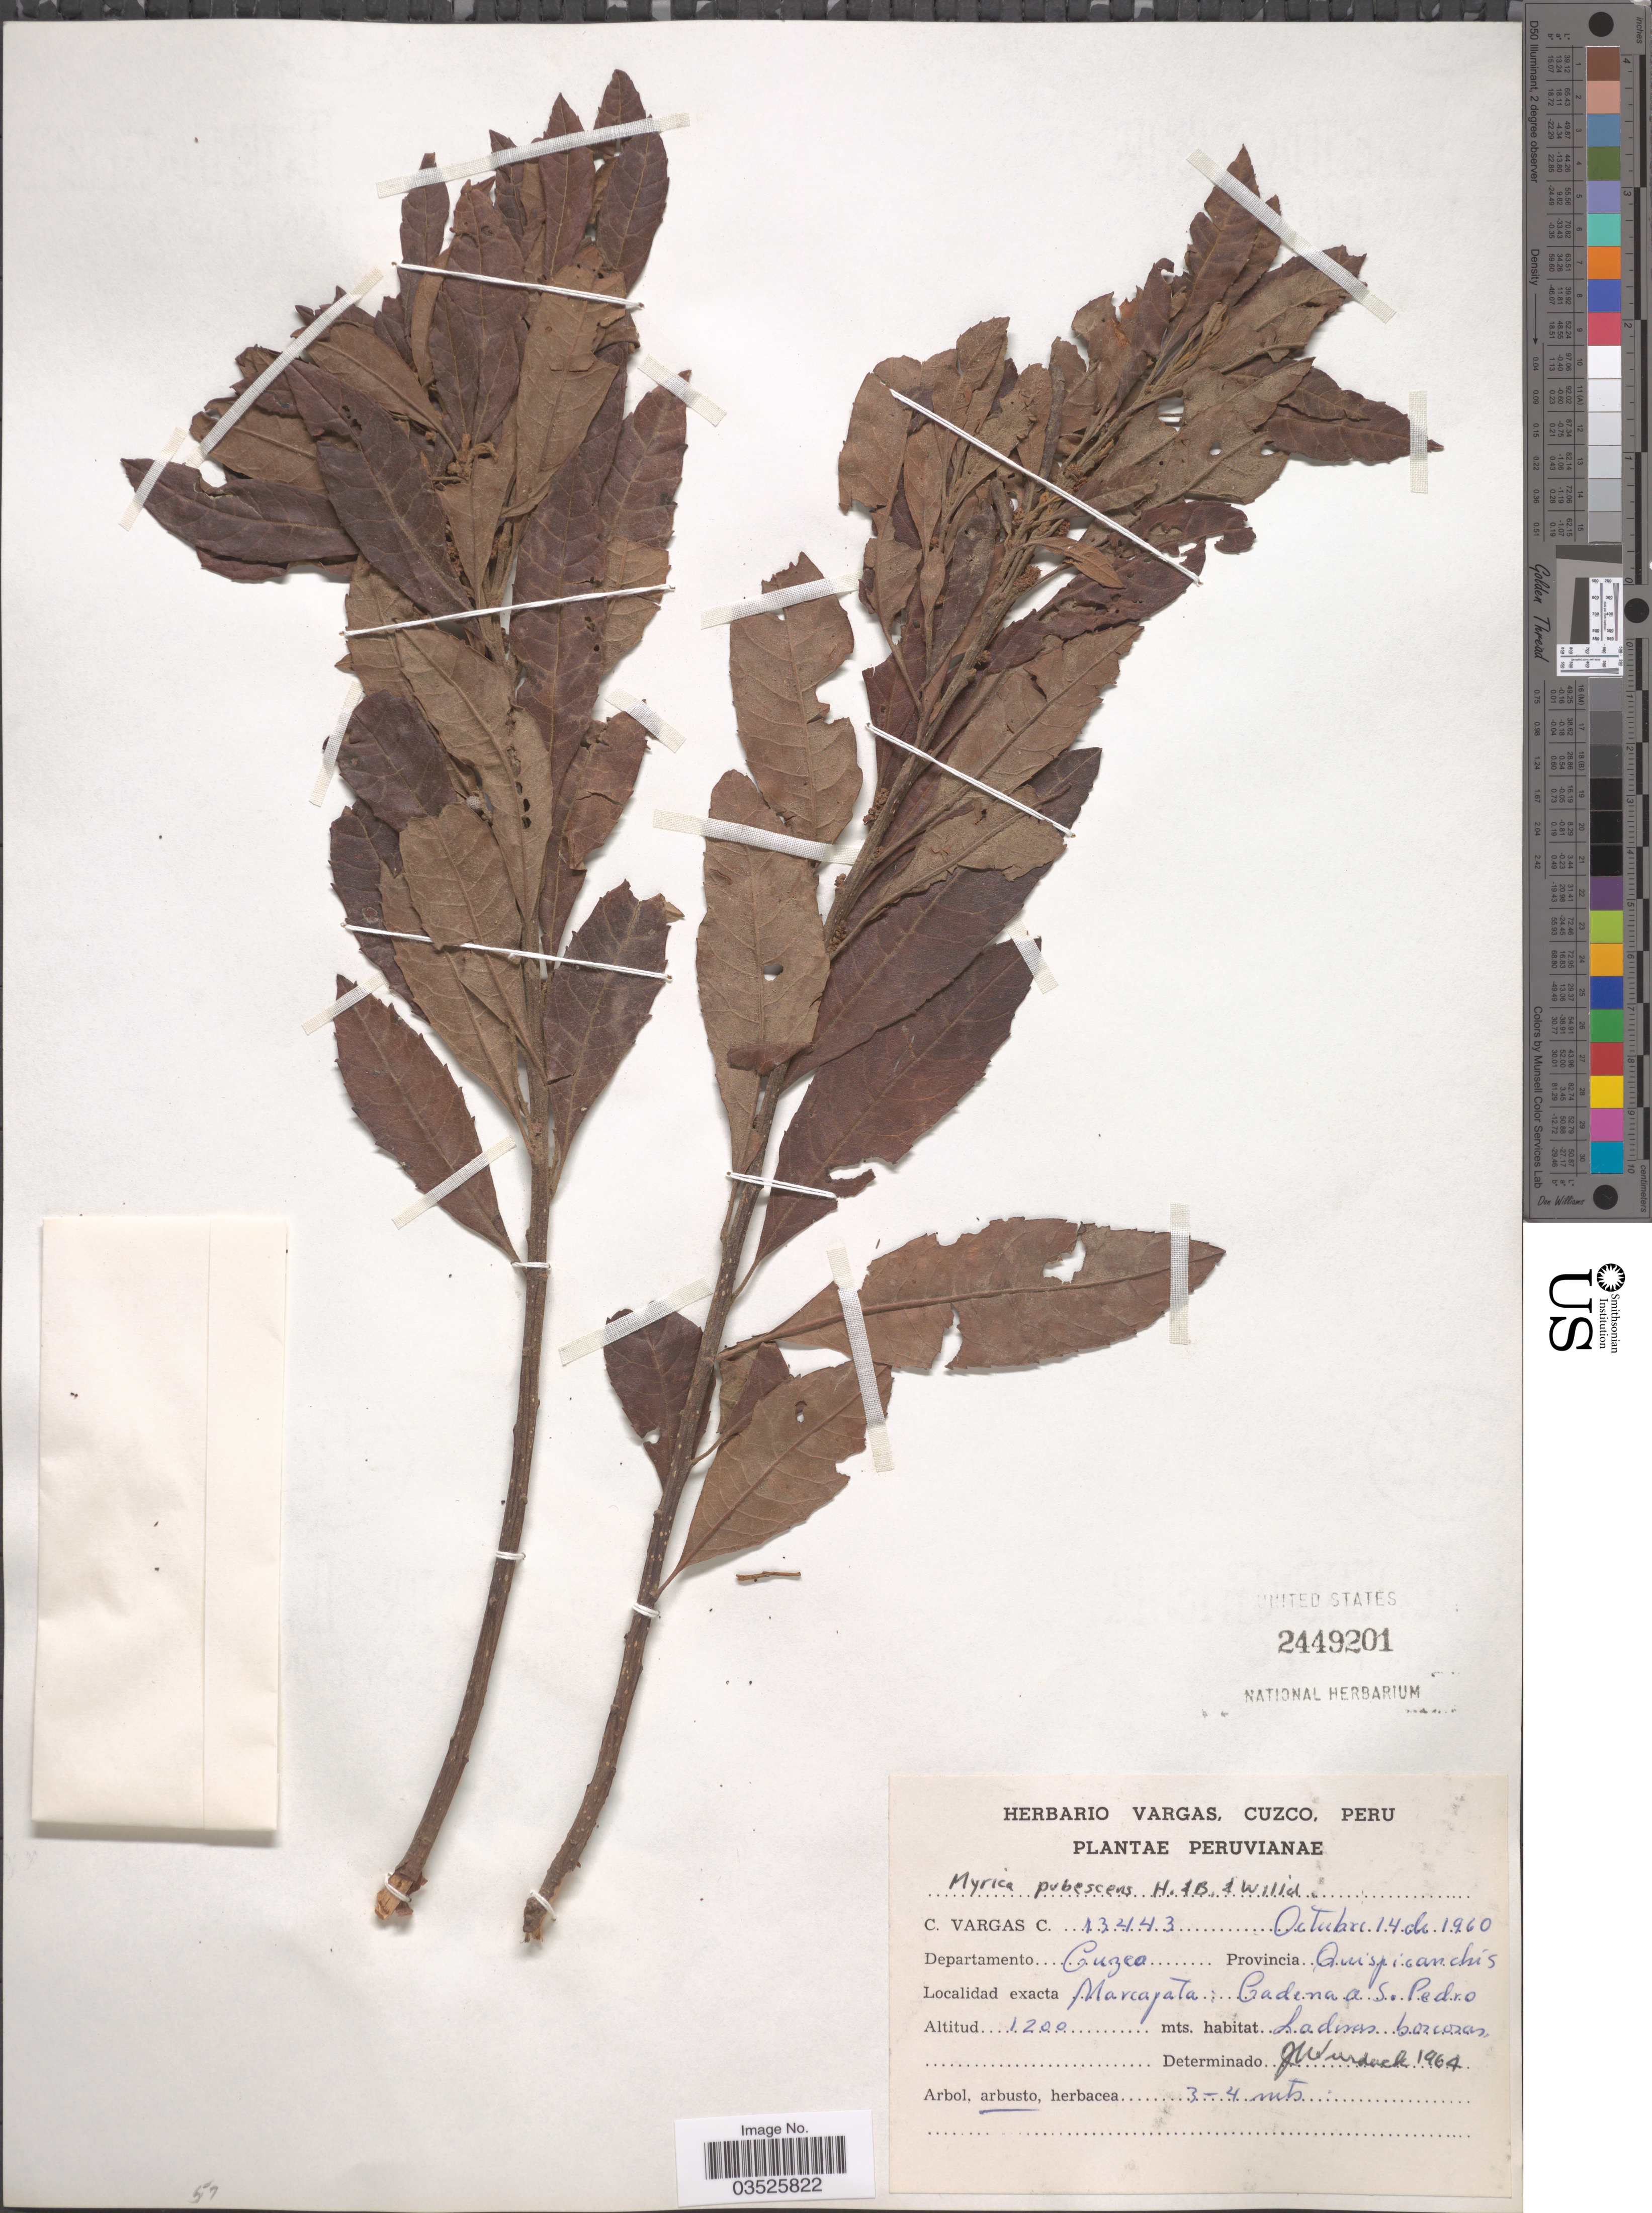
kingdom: Plantae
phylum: Tracheophyta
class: Magnoliopsida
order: Fagales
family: Myricaceae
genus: Morella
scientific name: Morella pubescens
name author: (Humb. & Bonpl. ex Willd.) Wilbur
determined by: Strong, M. T., (US), Smithsonian Institution - National Museum of Natural History (UNITED STATES)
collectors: C. Vargas Calderón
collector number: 13443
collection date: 1960-10-14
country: Peru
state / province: Cusco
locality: Departamento Cuzco. Provincia Quispicanchis. Marcapata: Cadenas Pedro.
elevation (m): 1200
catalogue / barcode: US 2449201